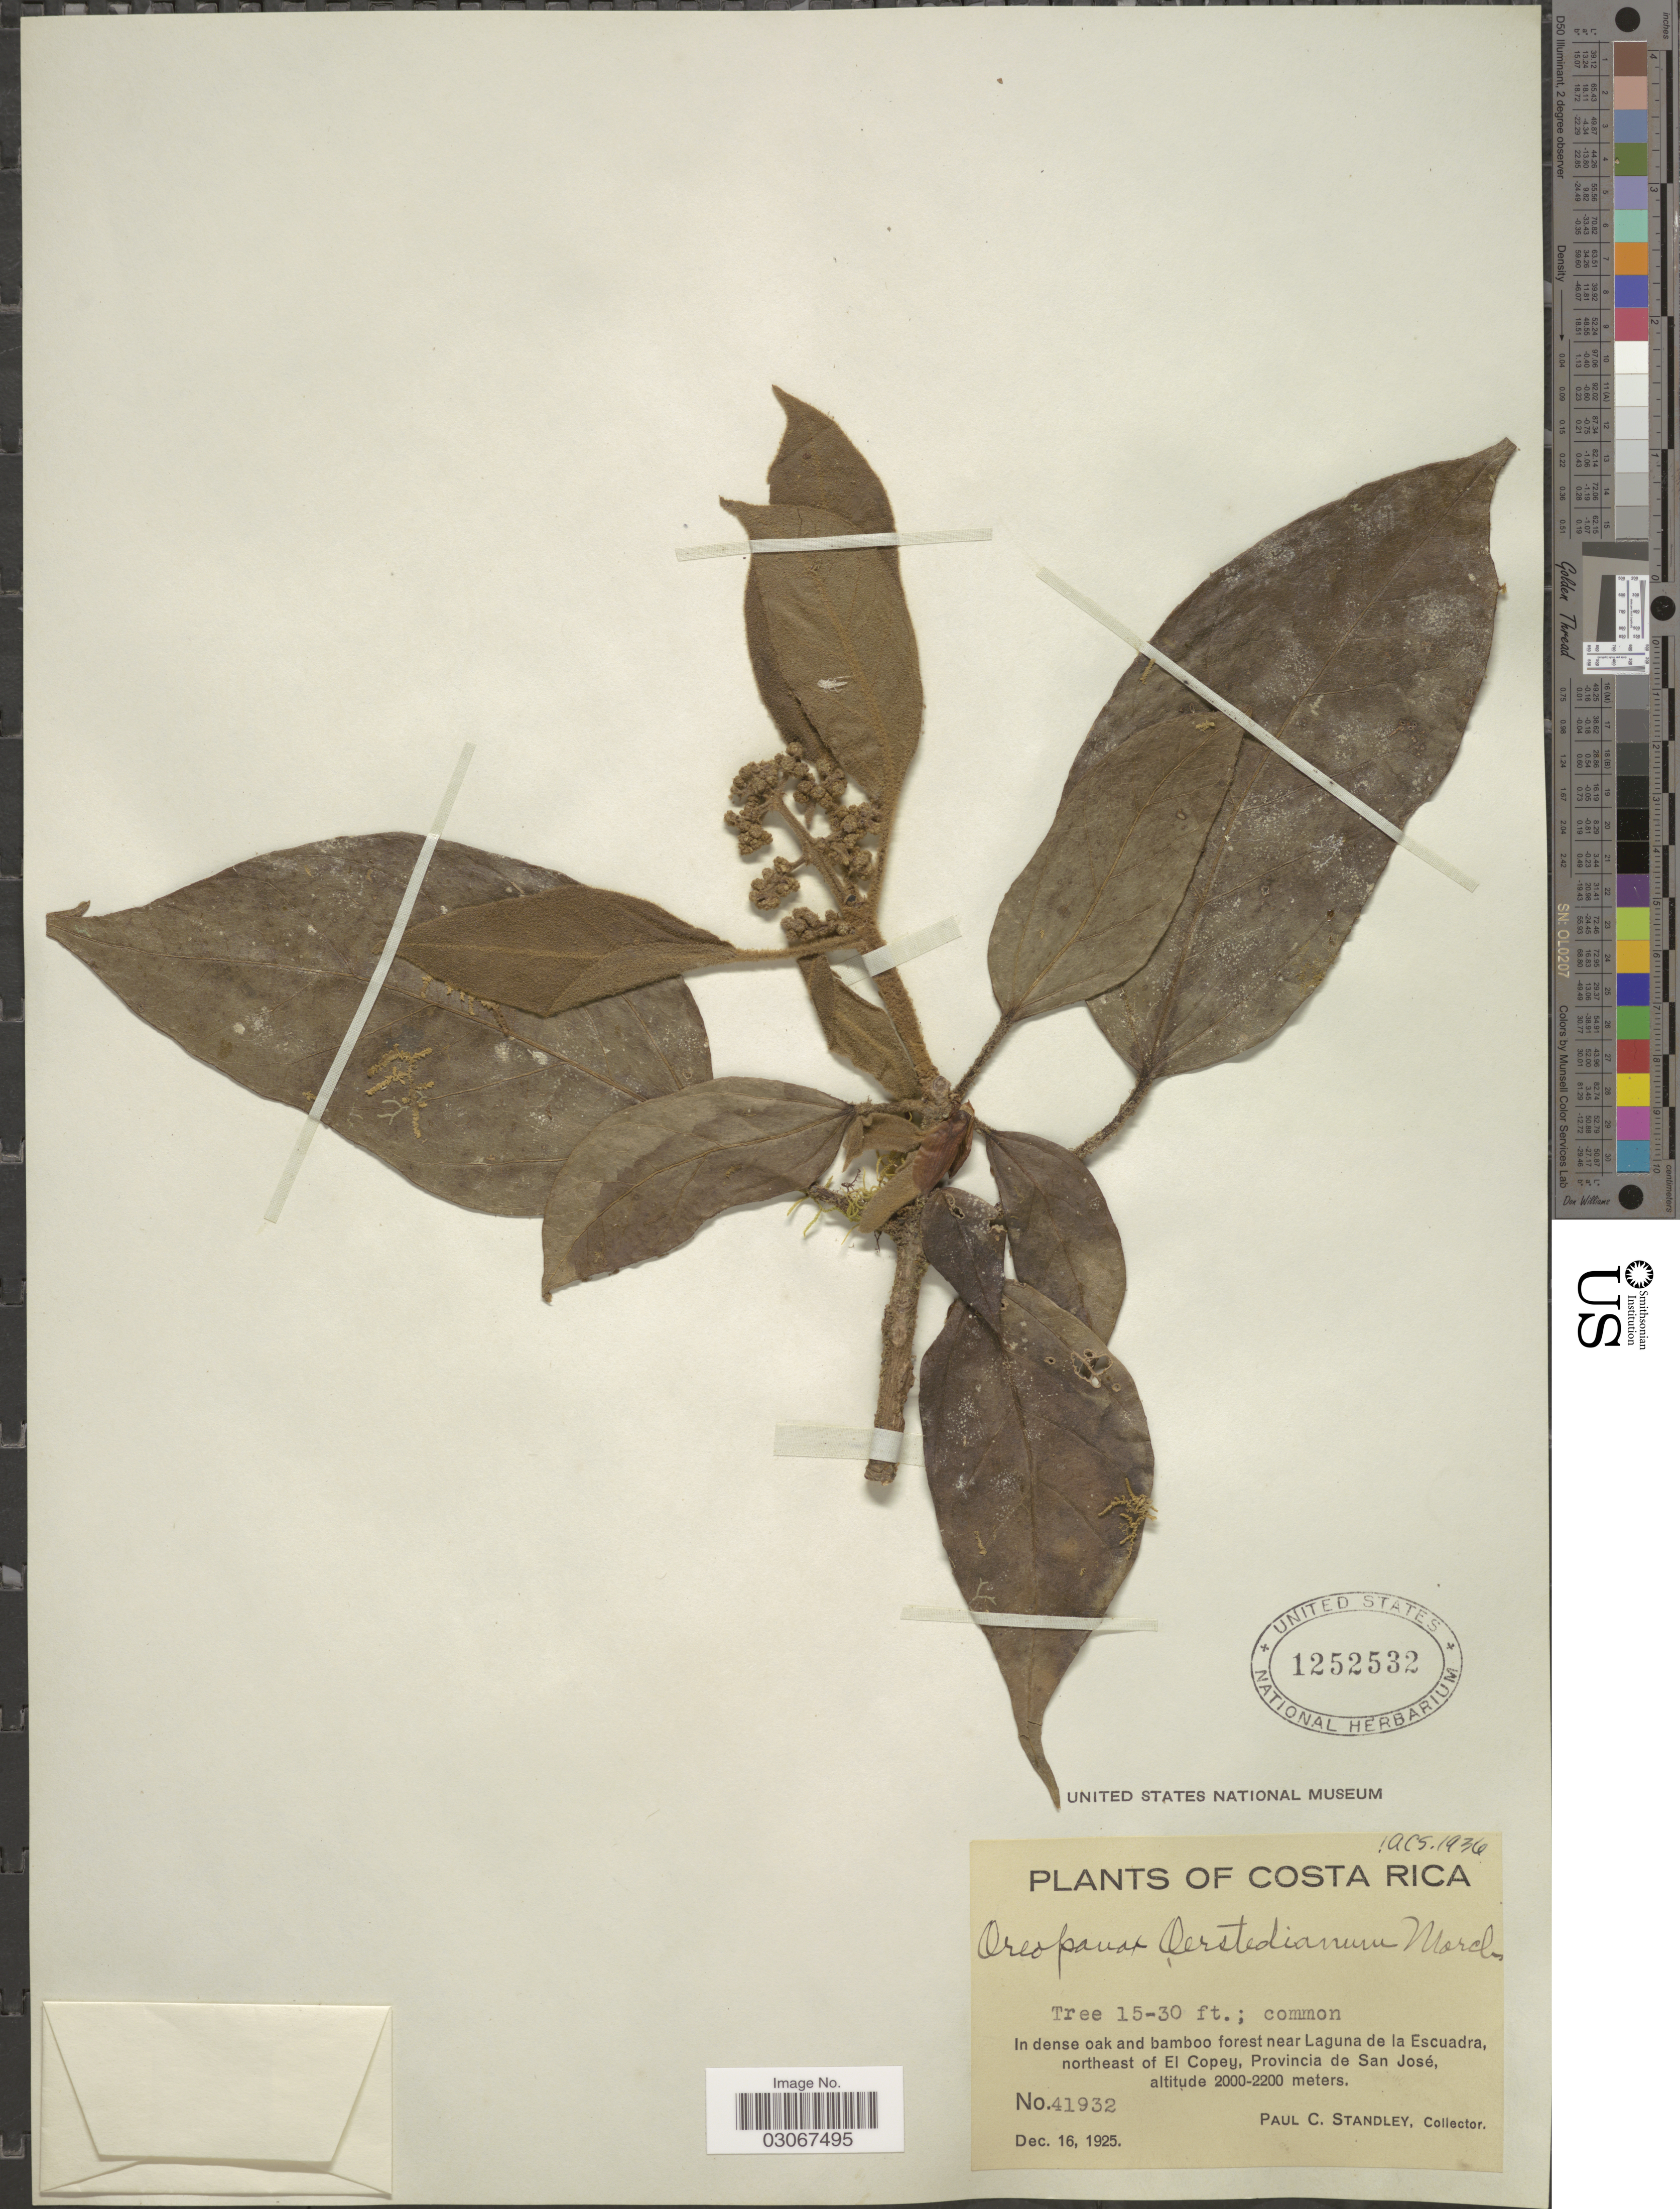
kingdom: Plantae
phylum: Tracheophyta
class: Magnoliopsida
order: Apiales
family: Araliaceae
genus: Oreopanax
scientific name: Oreopanax oerstedianus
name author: Marchal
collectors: P. C. Standley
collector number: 41932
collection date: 1925-12-16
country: Costa Rica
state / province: San José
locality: In dense oak and bamboo forest near Laguna de la Escuadra, northeast of El Copey.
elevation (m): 2000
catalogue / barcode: US 1252532